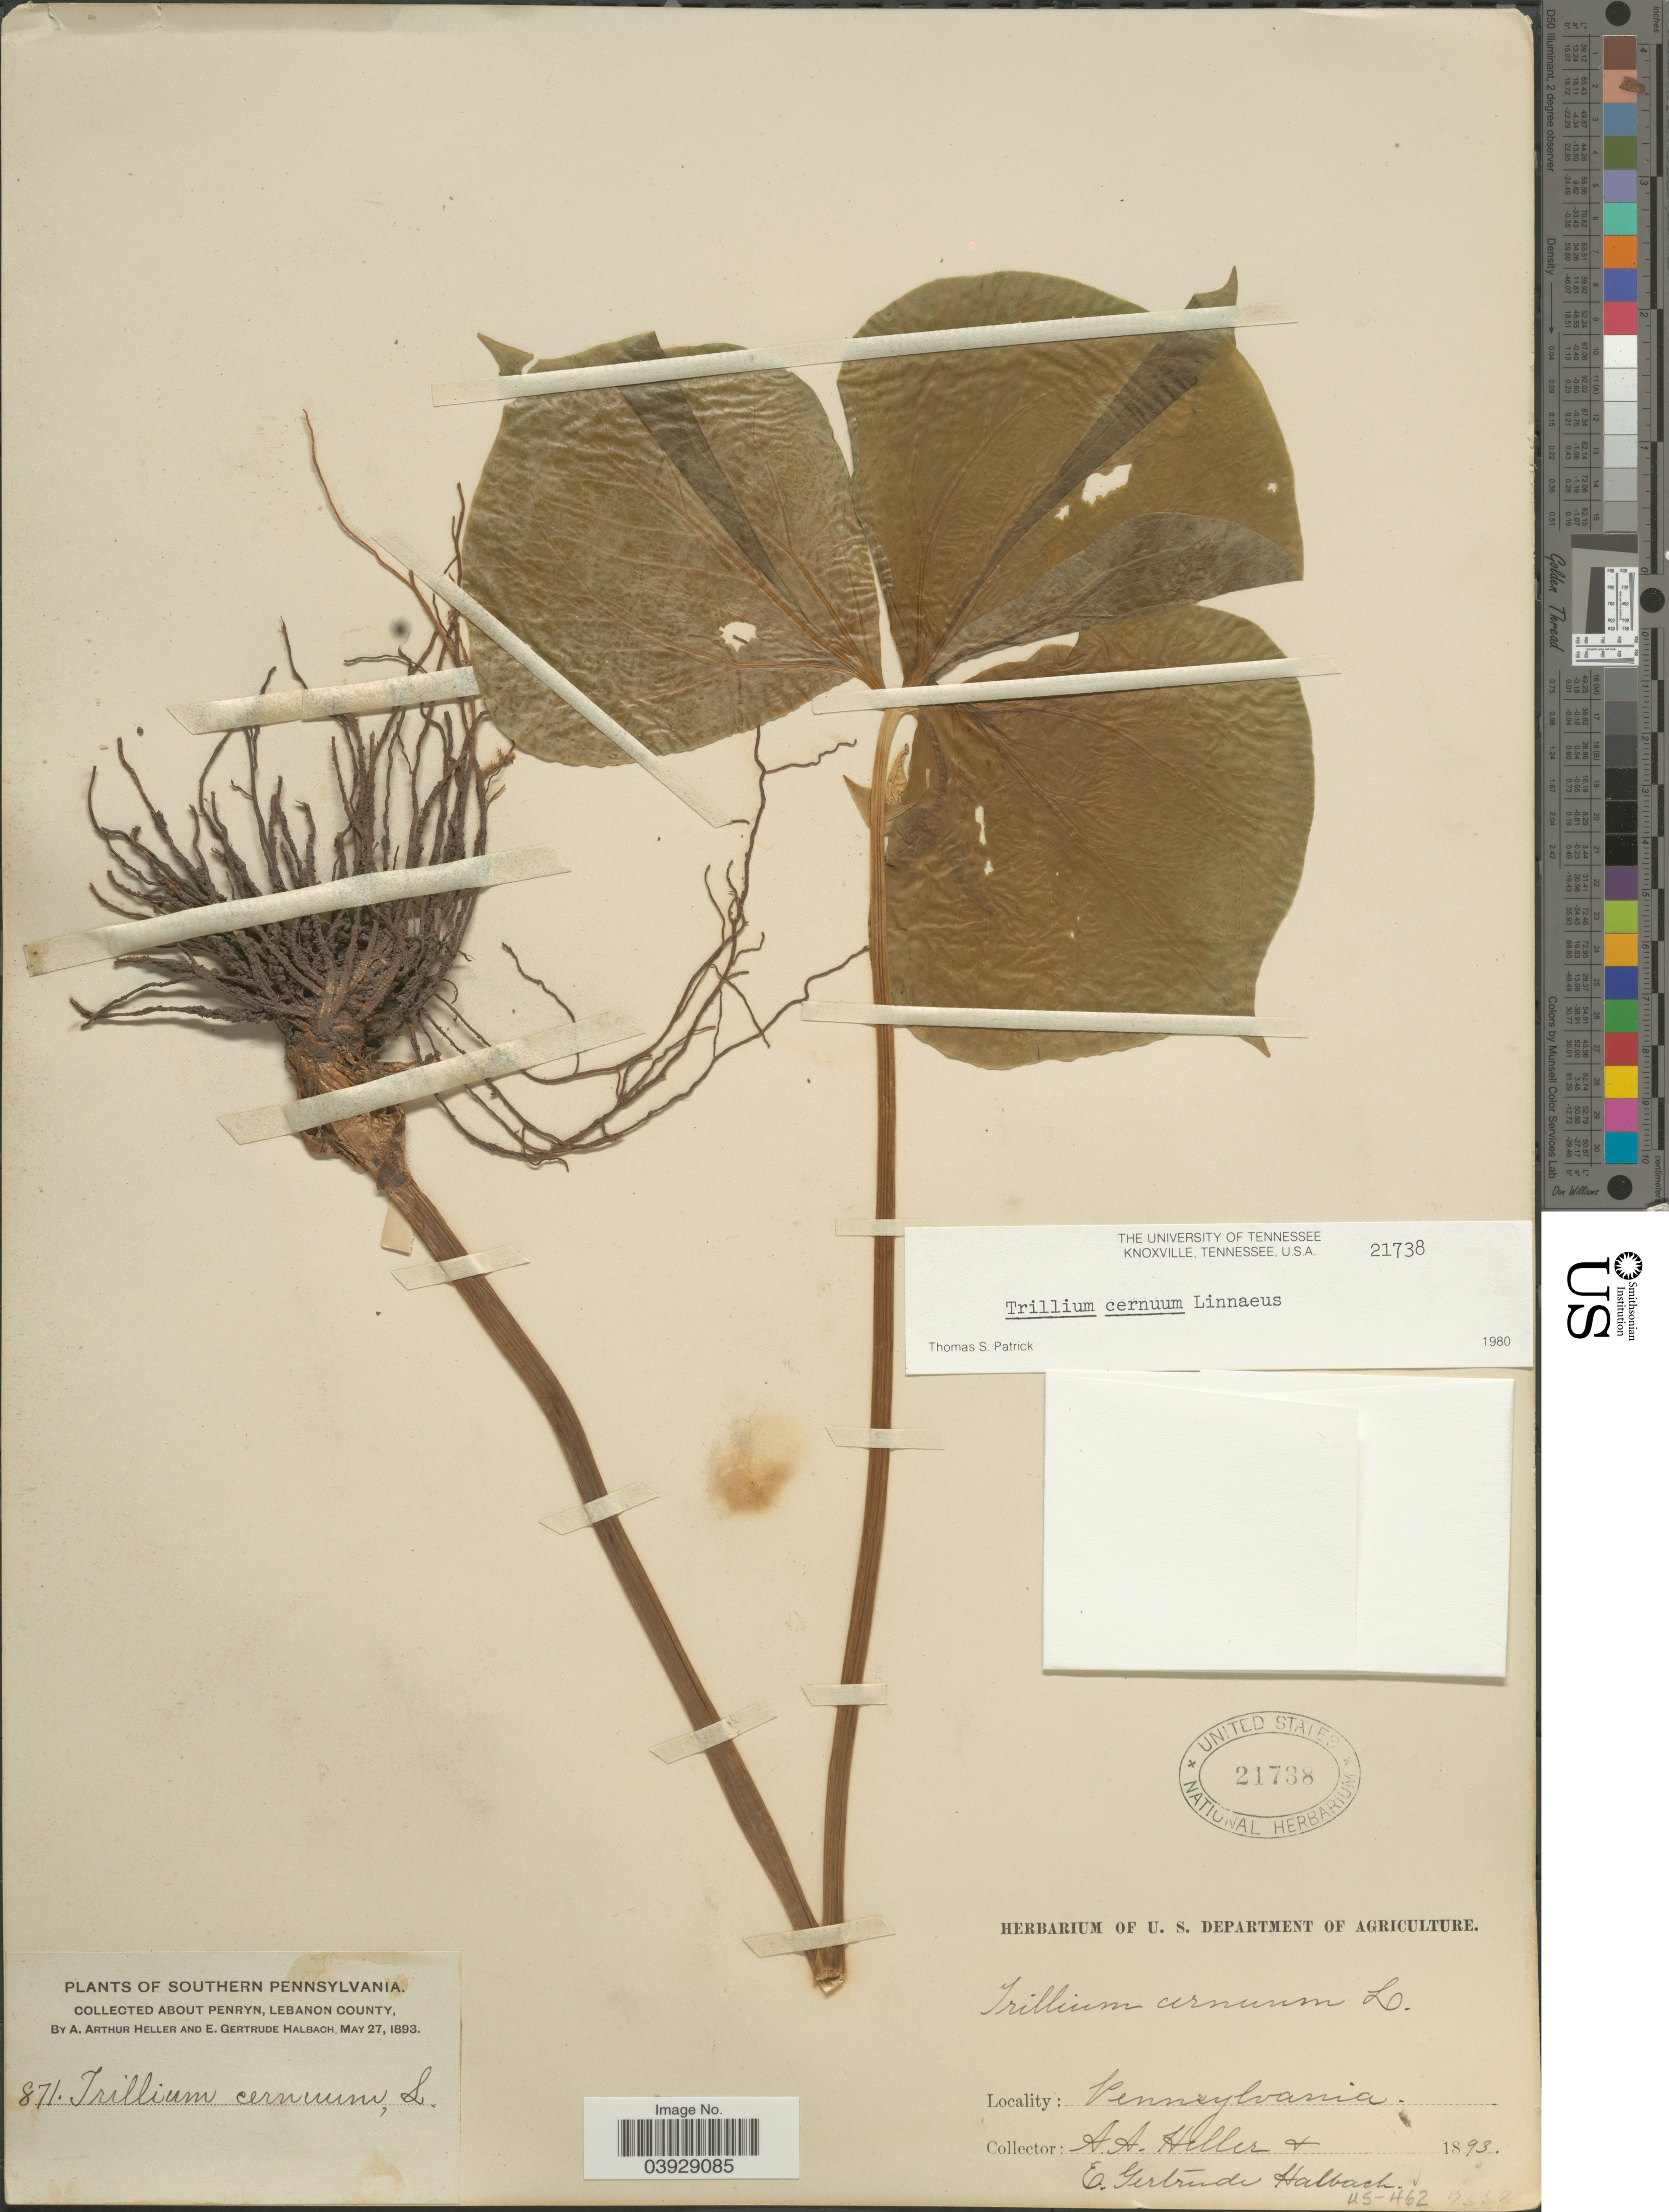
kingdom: Plantae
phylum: Tracheophyta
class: Liliopsida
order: Liliales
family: Melanthiaceae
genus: Trillium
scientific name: Trillium cernuum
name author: L.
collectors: A. A. Heller & E. G. Halbach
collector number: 871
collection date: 1893-05-27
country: United States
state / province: Pennsylvania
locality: Southern Pennsylvania. About Penryn, Lebanon County.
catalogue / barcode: US 21738